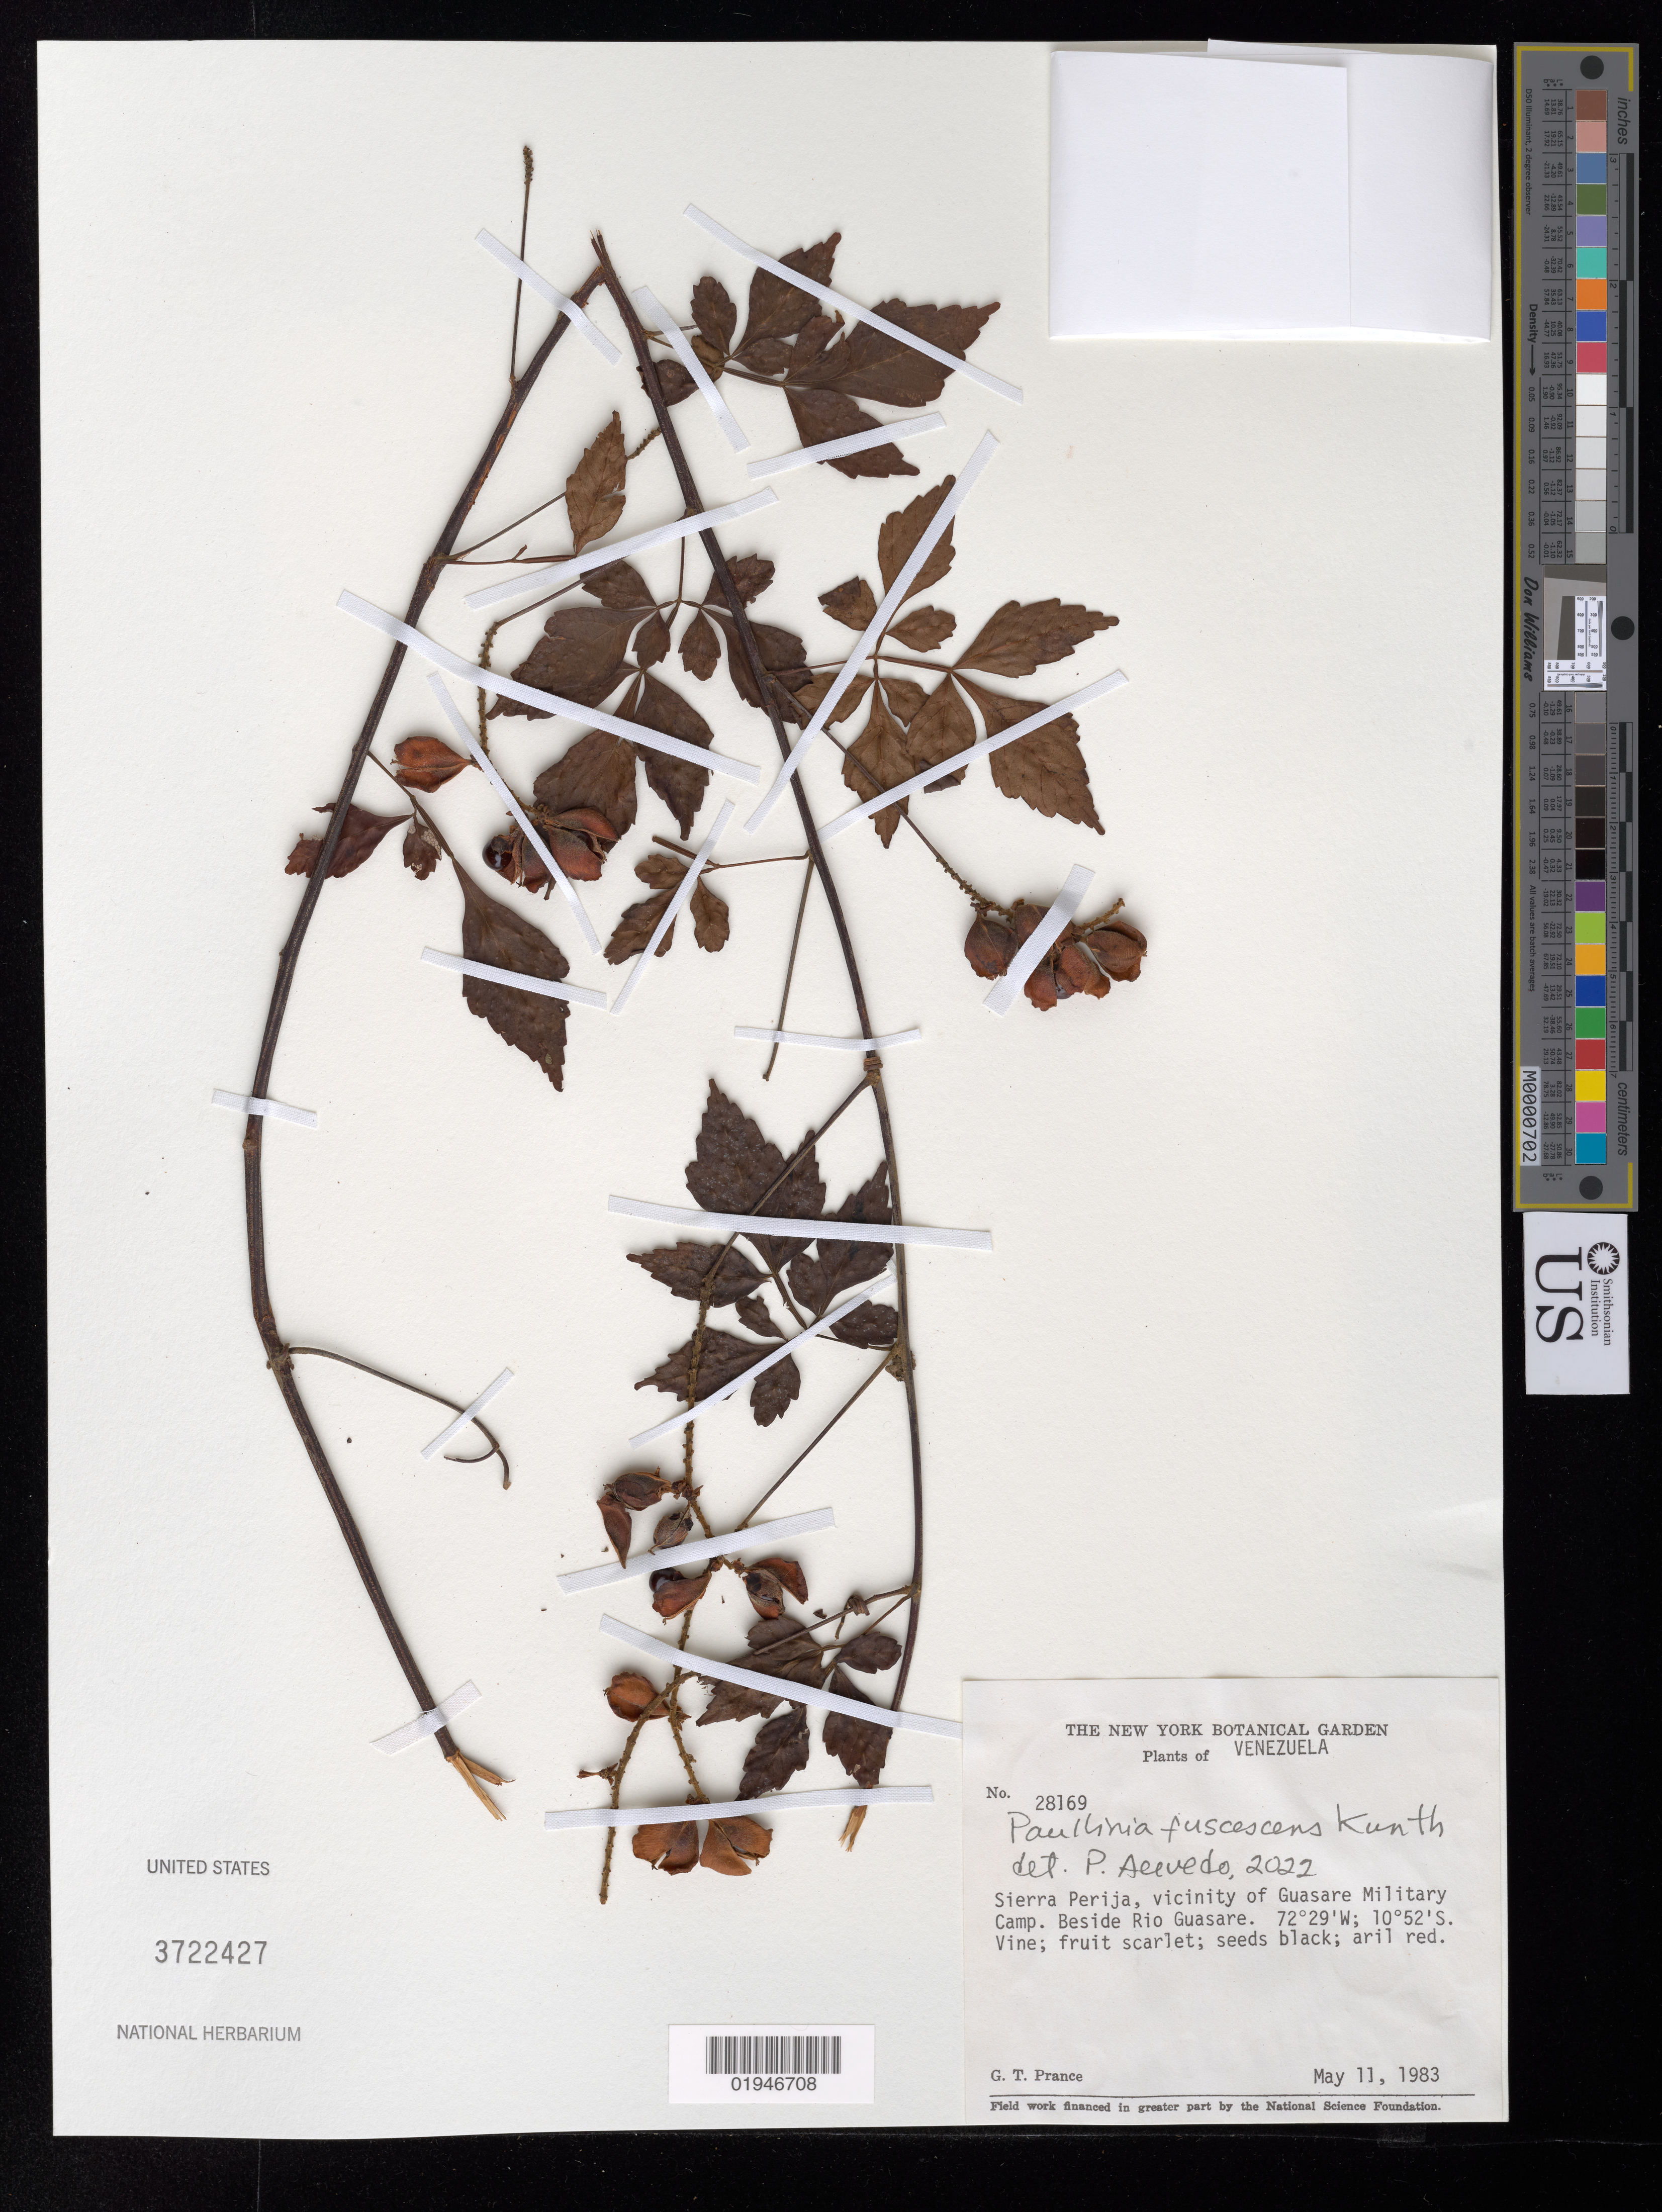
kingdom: Plantae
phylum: Tracheophyta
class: Magnoliopsida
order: Sapindales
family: Sapindaceae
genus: Paullinia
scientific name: Paullinia fuscescens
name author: Kunth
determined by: Acevedo-Rodríguez, P., (BOT), Smithsonian Institution - National Museum of Natural History (UNITED STATES)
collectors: G. T. Prance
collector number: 28169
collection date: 1983-05-11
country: Venezuela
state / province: Zulia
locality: Sierra Perija, vicinity of Guasare Military Camp. Beside Rio Guasare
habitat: Beside rio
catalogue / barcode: US 3722427